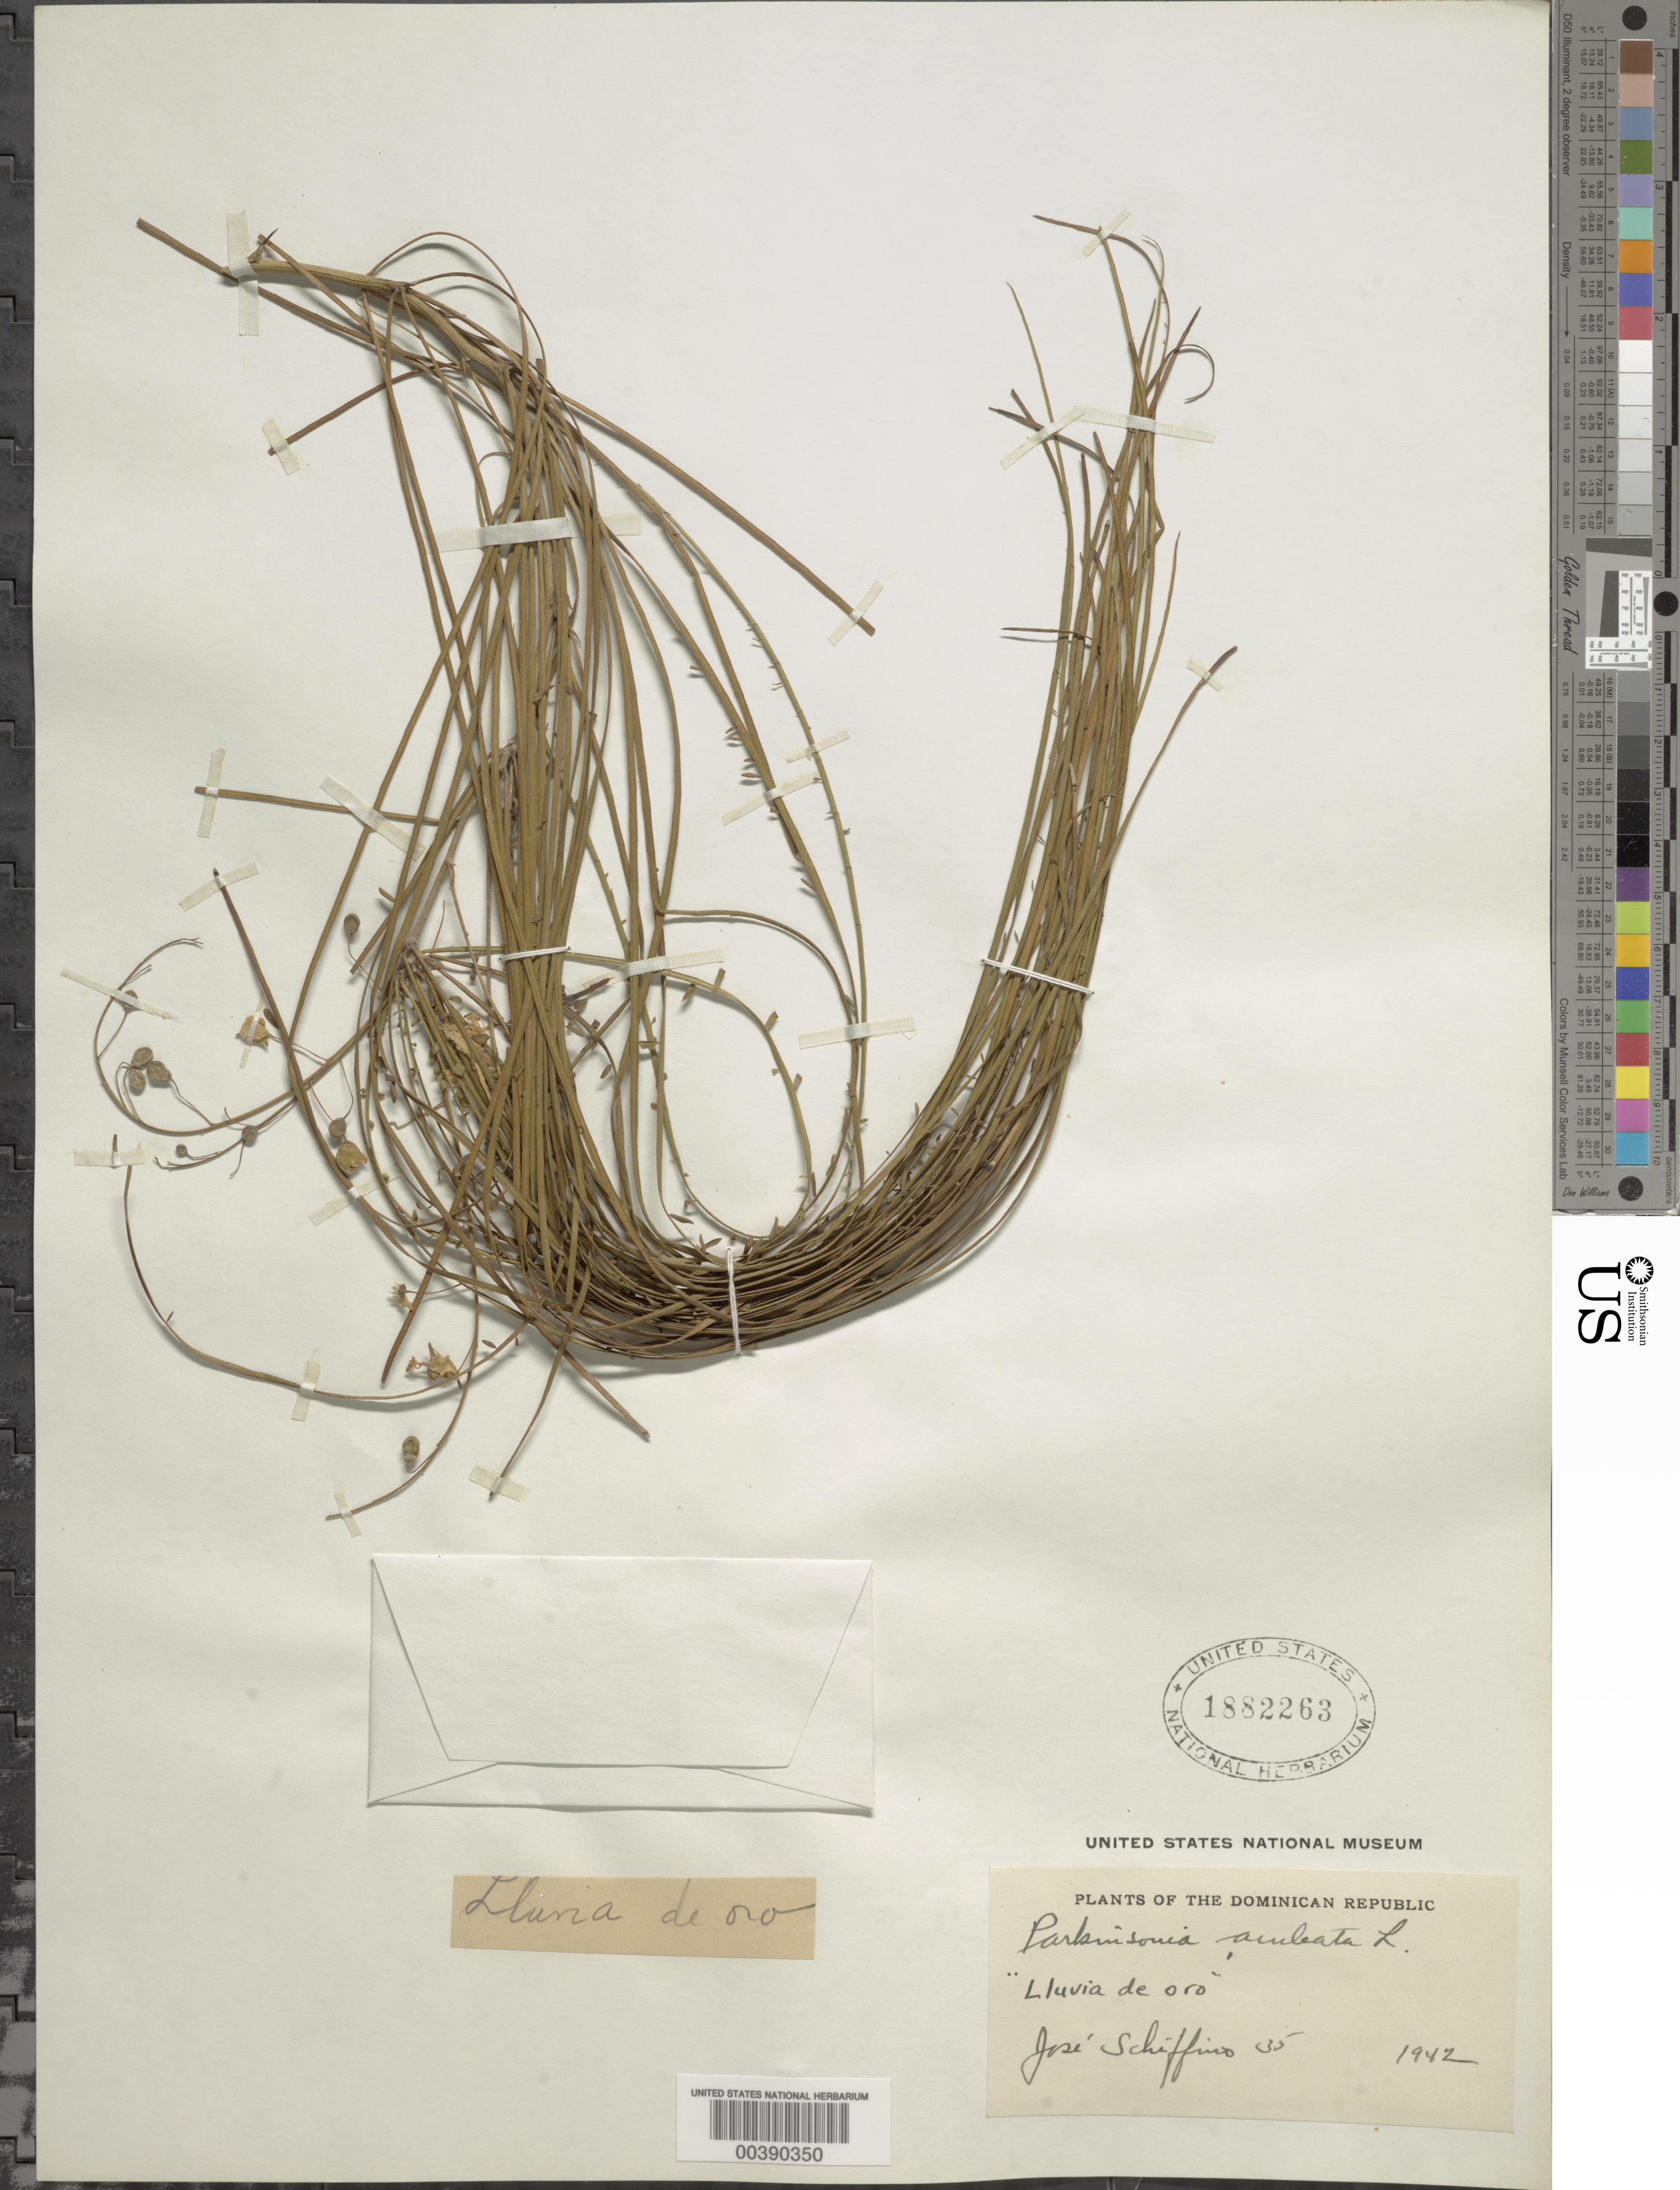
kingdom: Plantae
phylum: Tracheophyta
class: Magnoliopsida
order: Fabales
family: Fabaceae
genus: Parkinsonia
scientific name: Parkinsonia aculeata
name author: L.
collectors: J. Schiffino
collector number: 35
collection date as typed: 1942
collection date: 1942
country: Dominican Republic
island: Hispaniola Island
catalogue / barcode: US 1882263